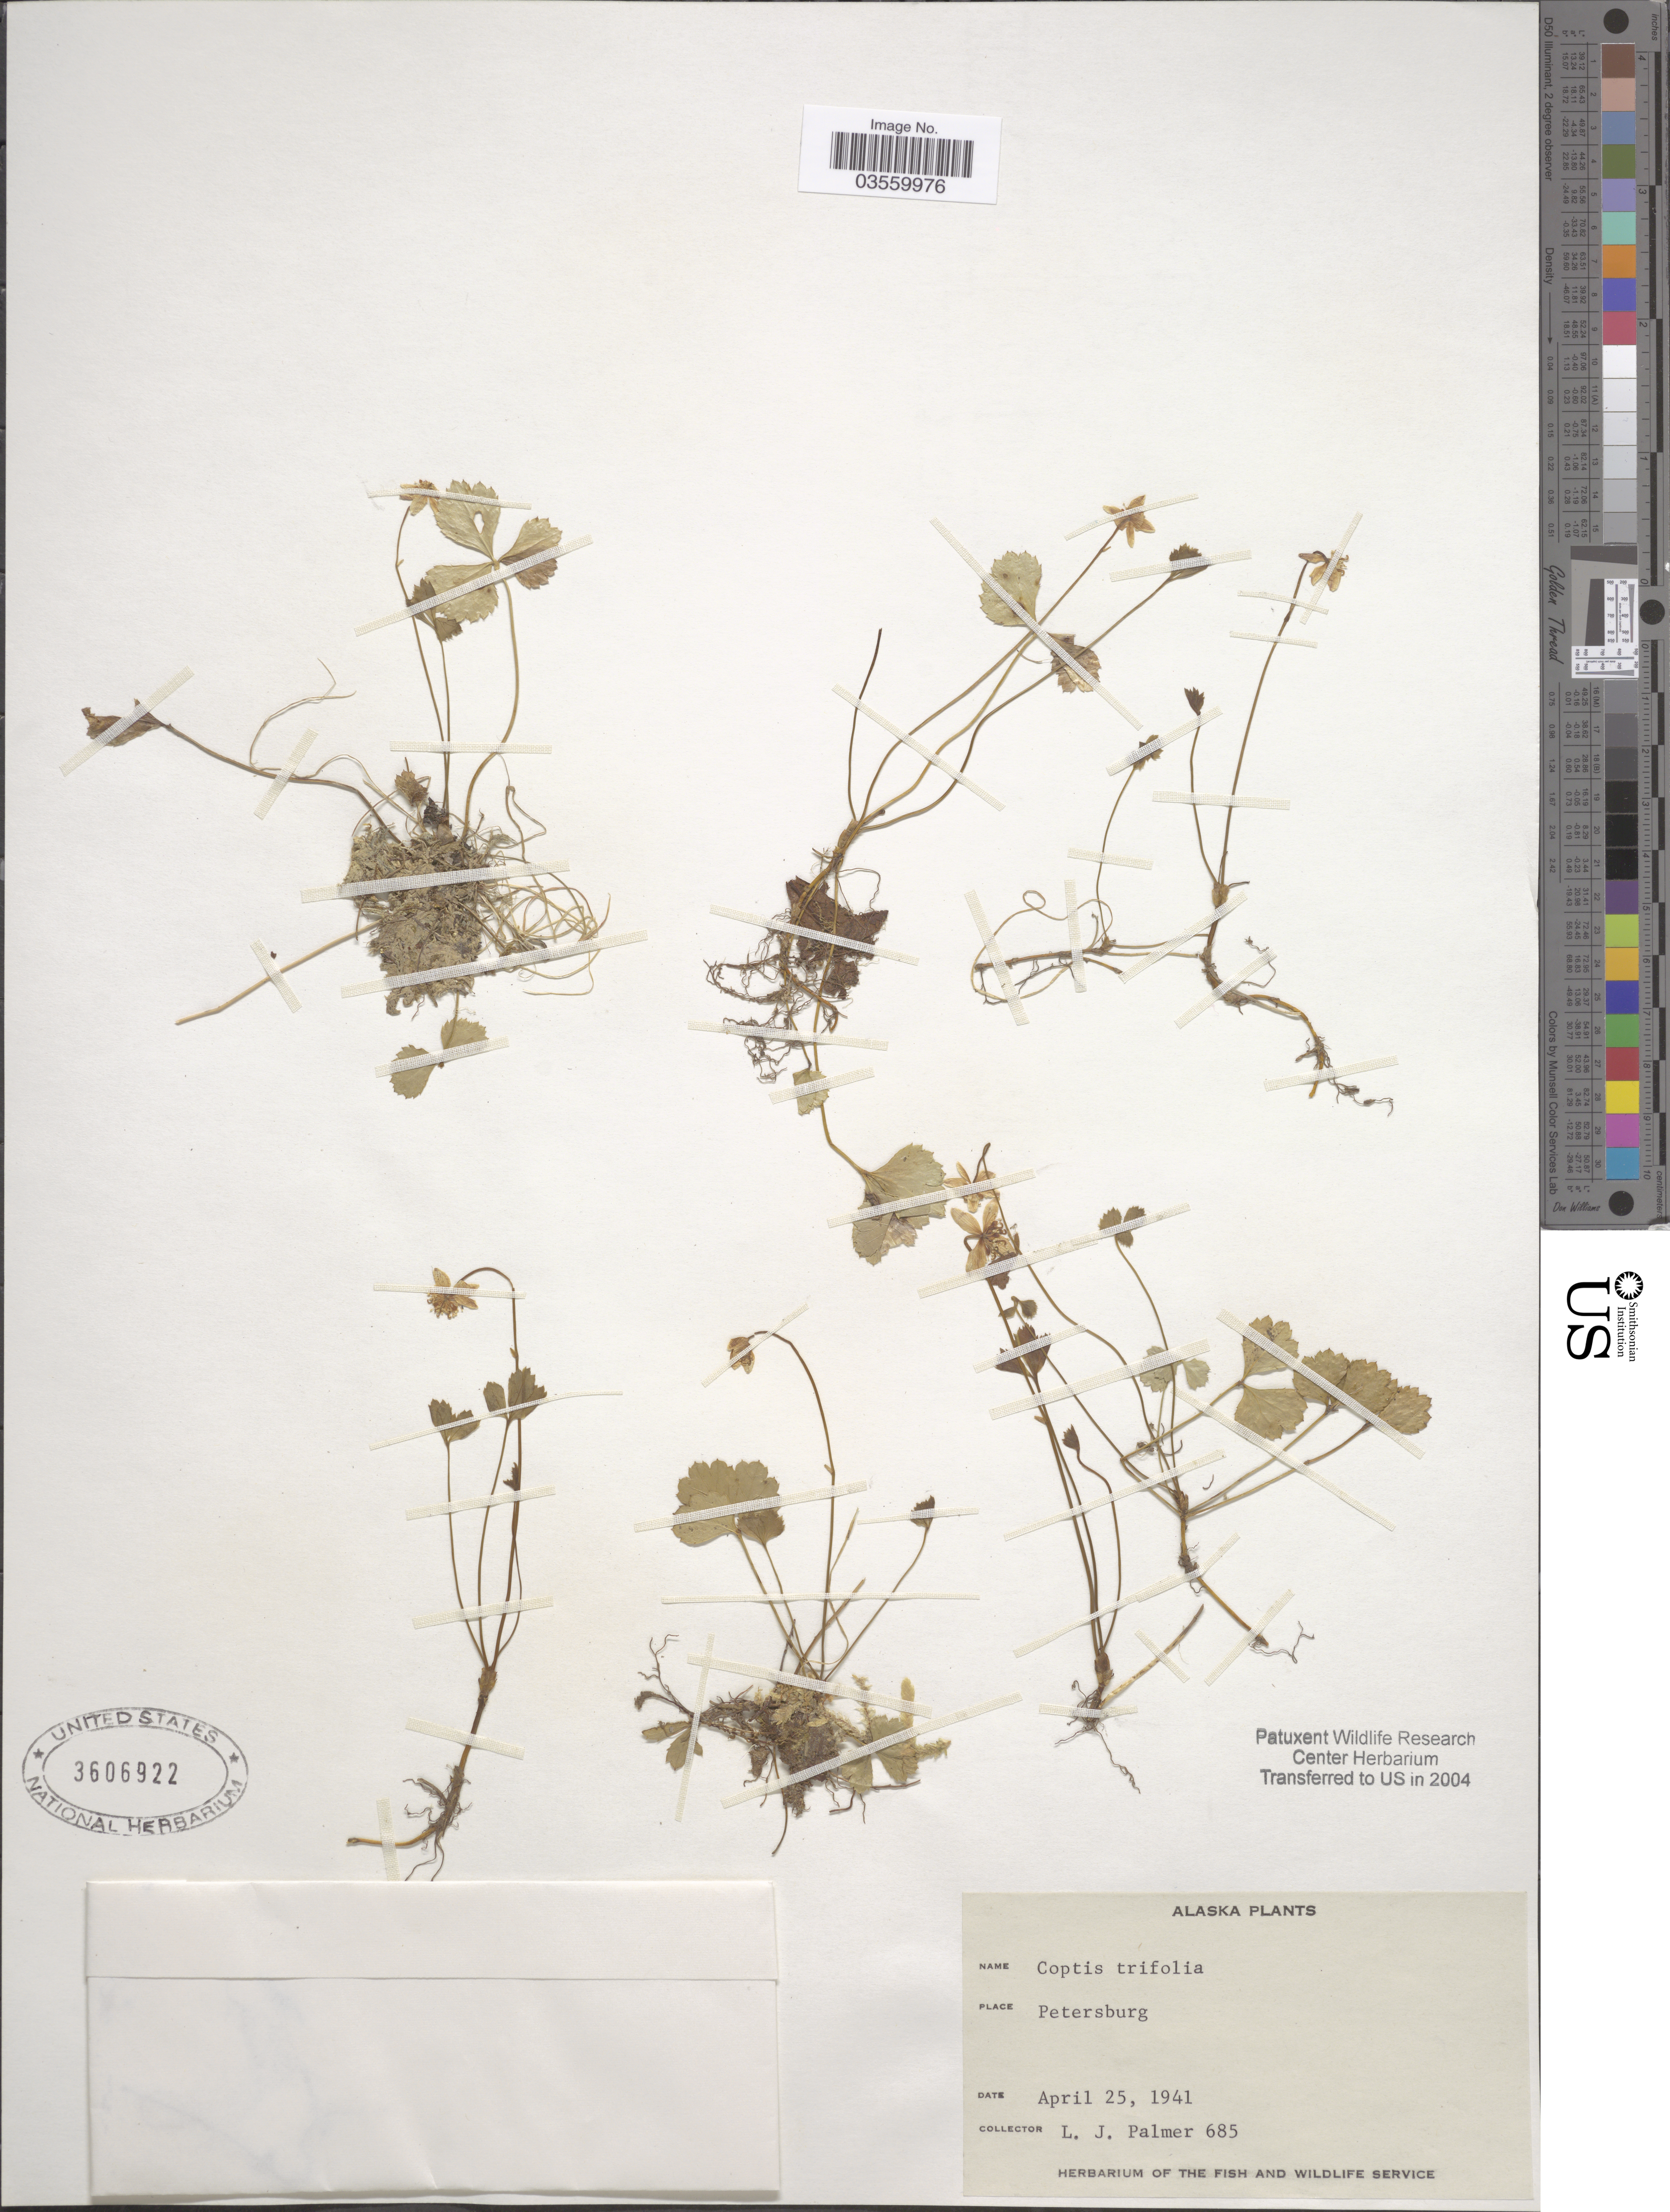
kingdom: Plantae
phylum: Tracheophyta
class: Magnoliopsida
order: Ranunculales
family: Ranunculaceae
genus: Coptis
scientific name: Coptis trifolia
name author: (L.) Salisb.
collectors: L. J. Palmer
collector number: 685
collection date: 1941-04-25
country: United States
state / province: Alaska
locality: Petersburg.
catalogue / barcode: US 3606922